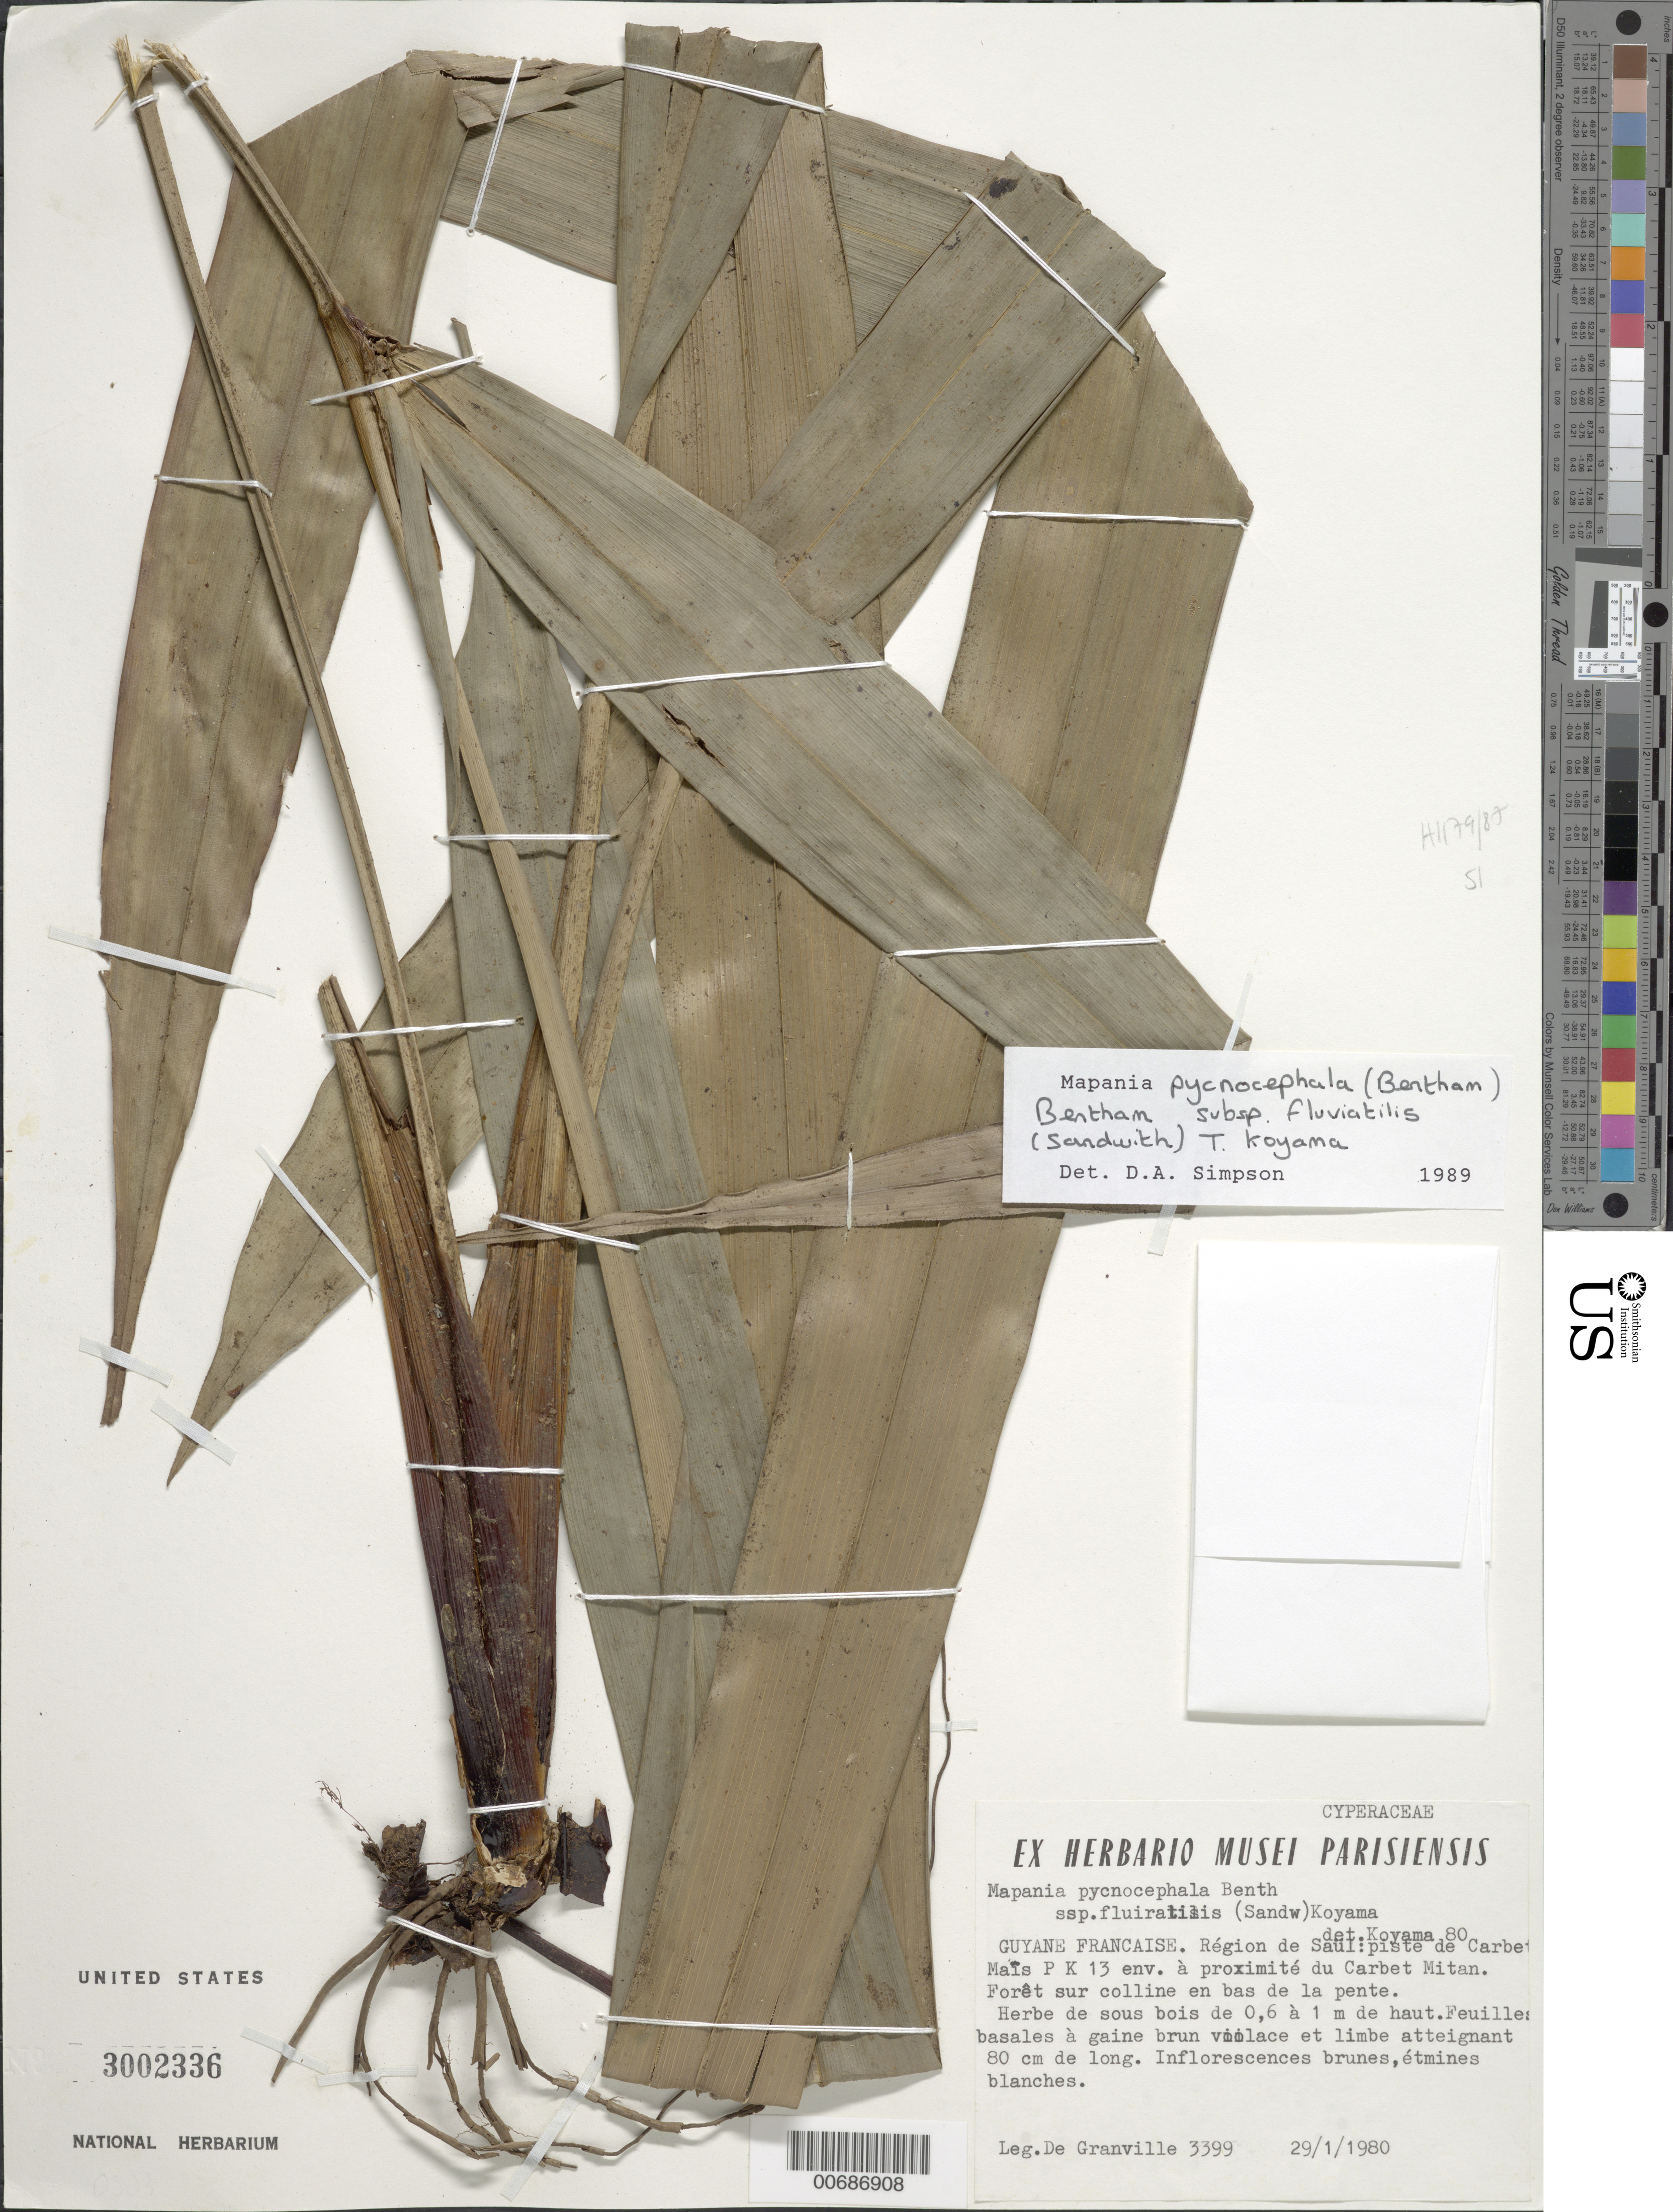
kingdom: Plantae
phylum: Tracheophyta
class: Liliopsida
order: Poales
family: Cyperaceae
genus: Mapania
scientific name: Mapania pycnocephala subsp. fluviatilis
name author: (Sandwith) T. Koyama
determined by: Simpson, D. A.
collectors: J.-J. de Granville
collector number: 3399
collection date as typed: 29-Jan-80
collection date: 1980-01-29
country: French Guiana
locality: Saül, 30 km NE of; sommet sud du Pic Matecho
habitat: Forest on hill at bottom of slope, near Carbet Mitan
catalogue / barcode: US 3002336